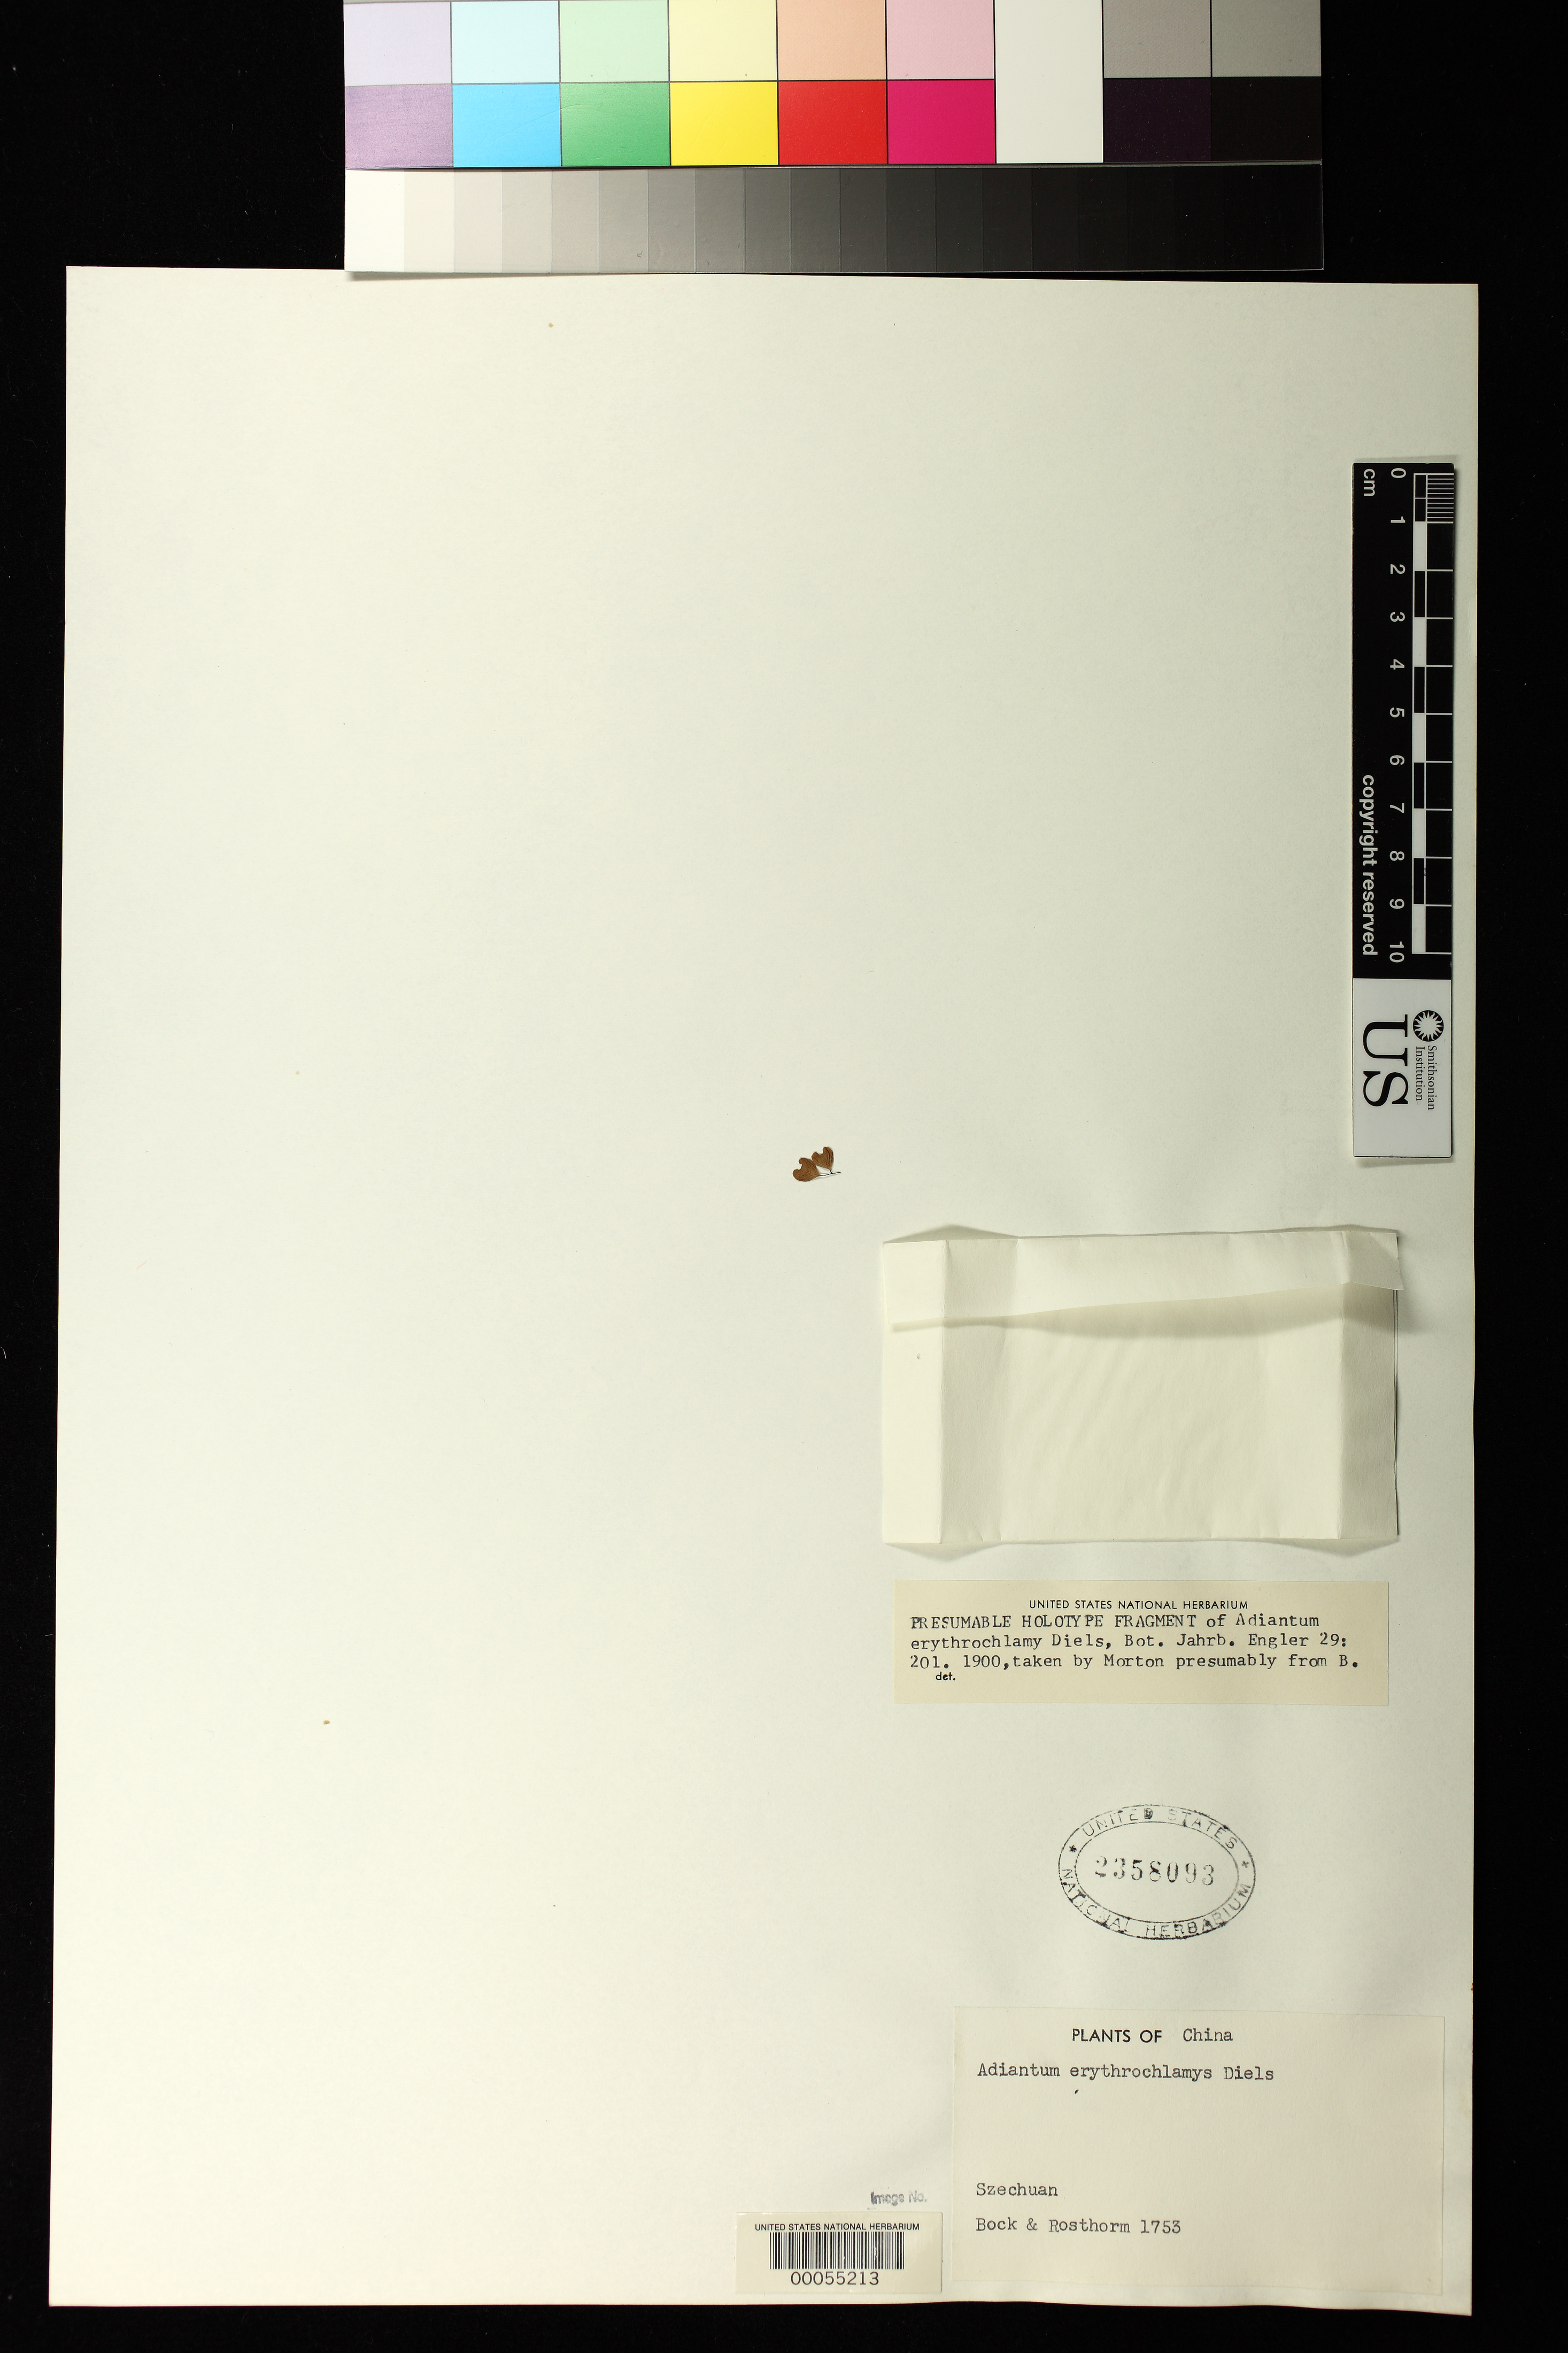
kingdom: Plantae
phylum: Tracheophyta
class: Polypodiopsida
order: Polypodiales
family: Pteridaceae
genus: Adiantum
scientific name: Adiantum erythrochlamys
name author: Diels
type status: Holotype Fragment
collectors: C. Bock & A. von Rosthorn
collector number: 1753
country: China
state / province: Sichuan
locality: Nan Ch'uan.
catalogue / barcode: US 2358093